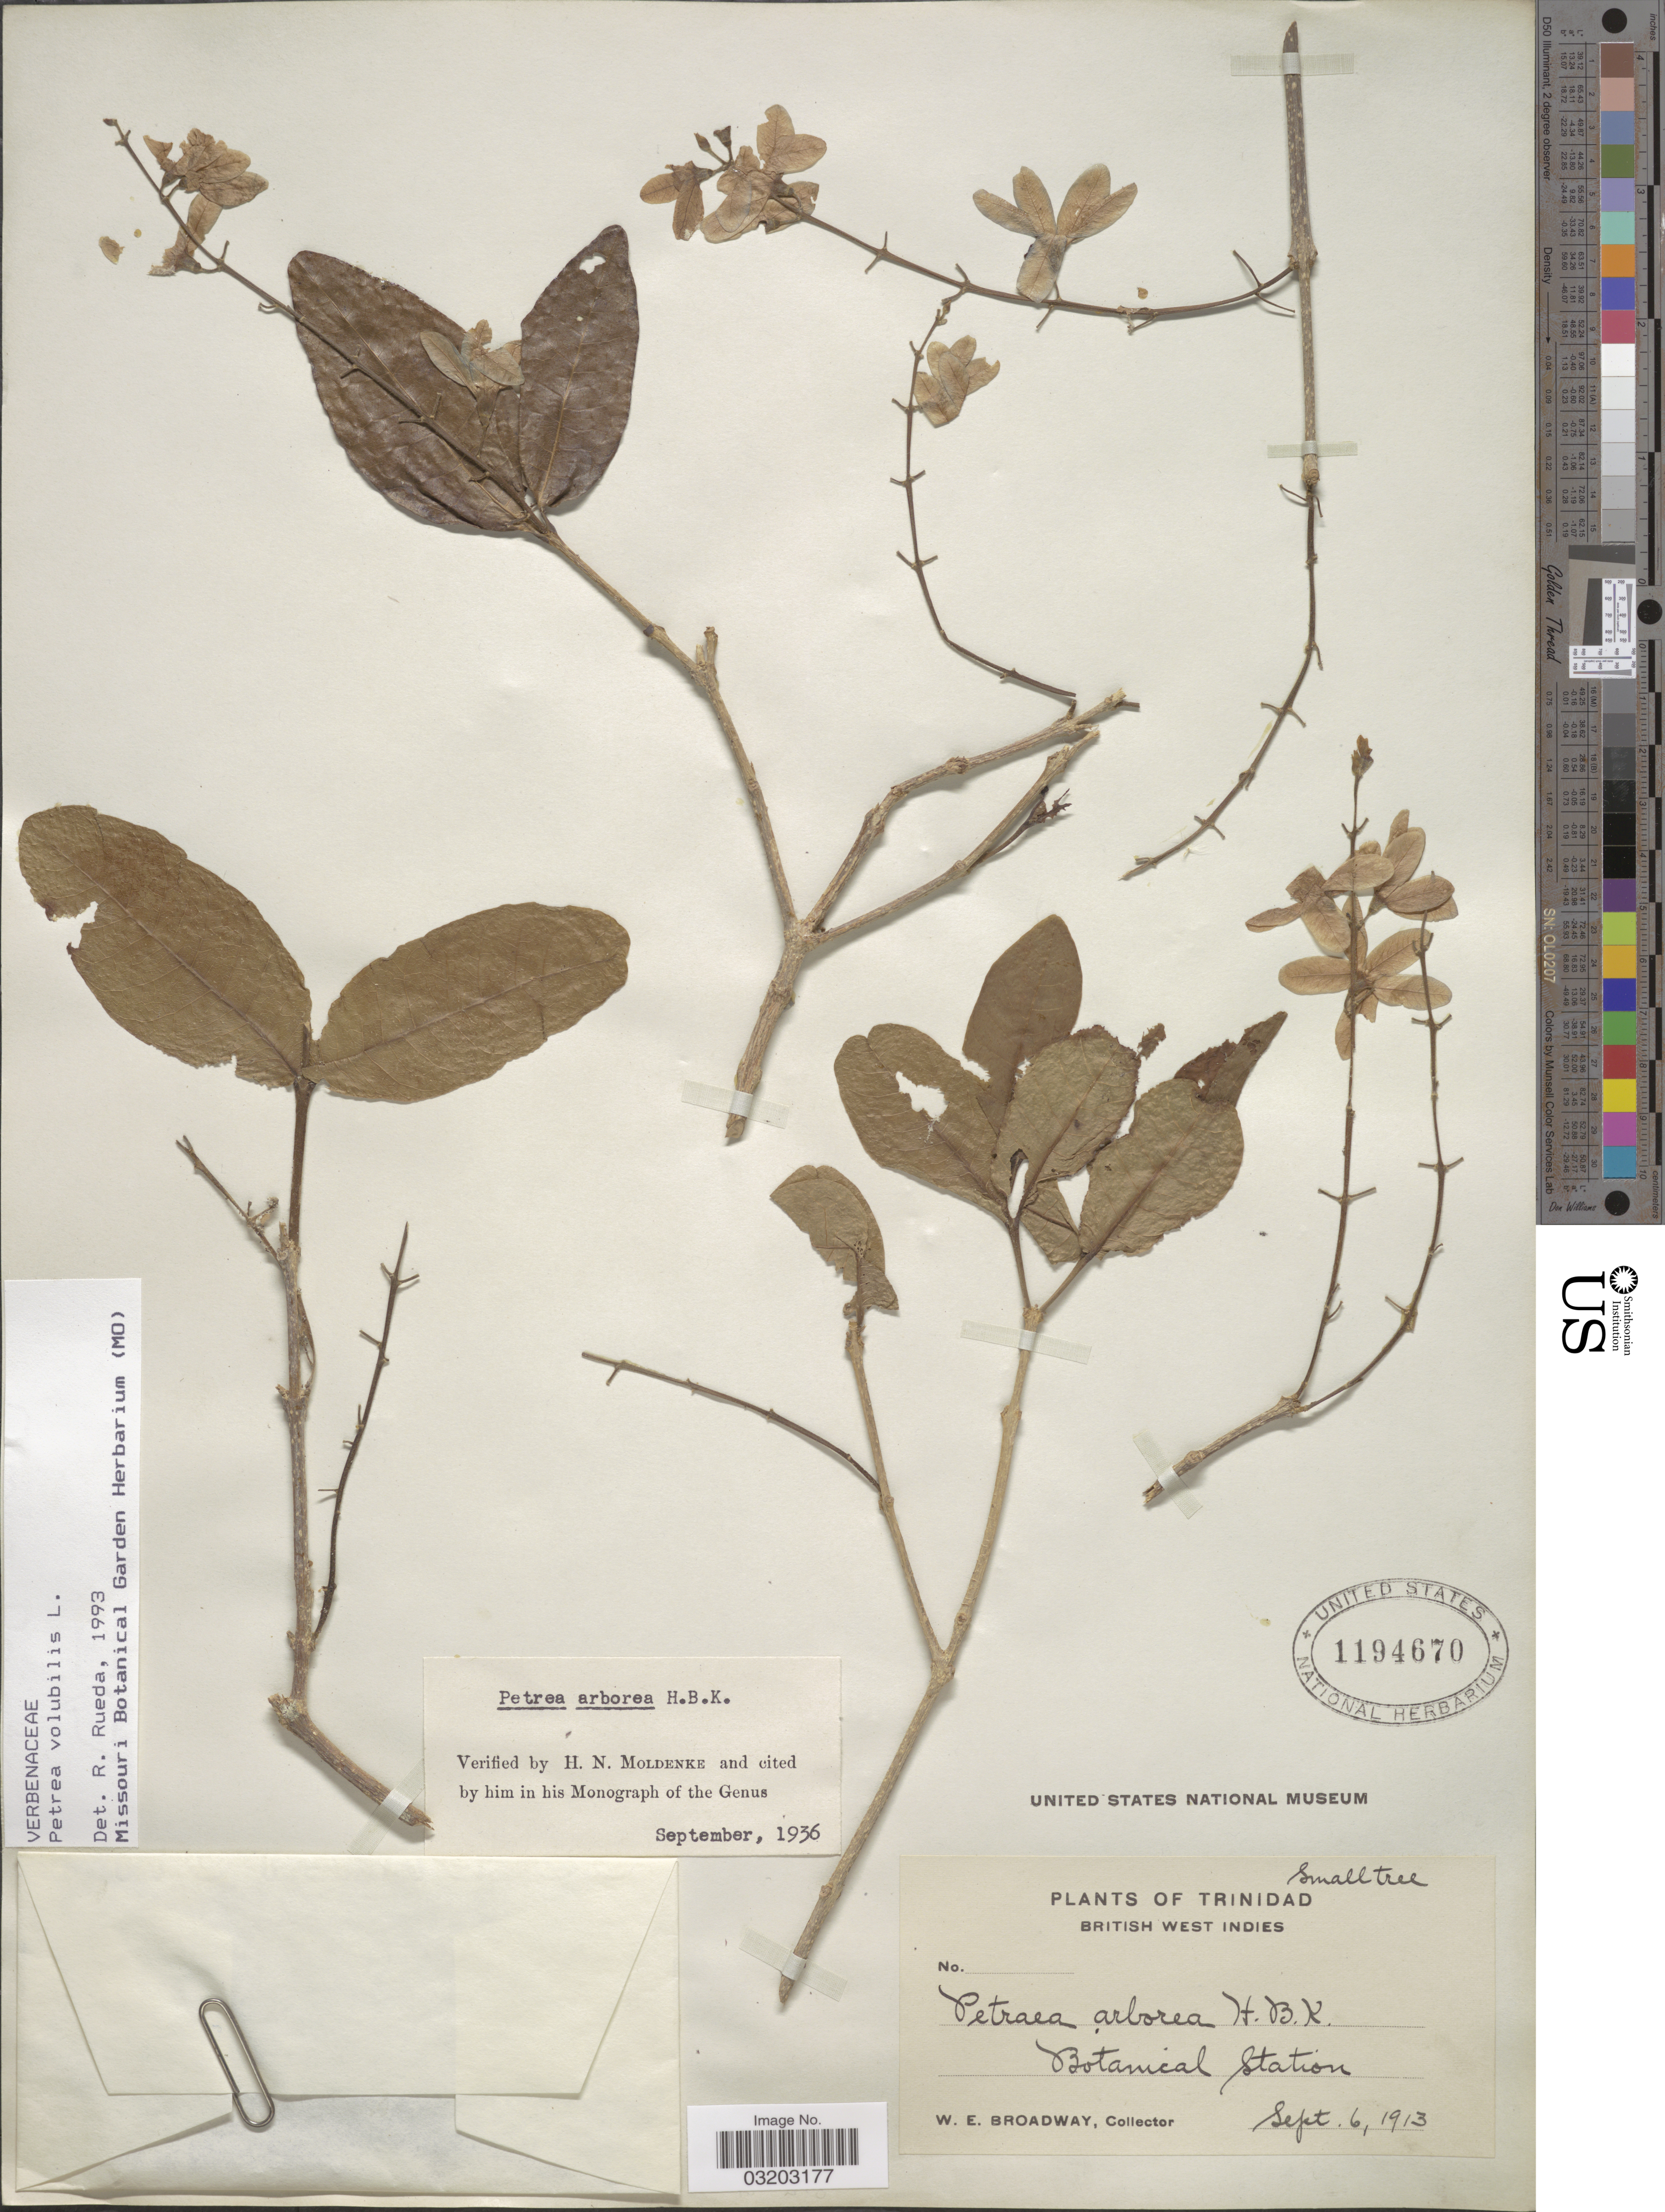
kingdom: Plantae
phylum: Tracheophyta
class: Magnoliopsida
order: Lamiales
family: Verbenaceae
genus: Petrea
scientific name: Petrea volubilis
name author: L.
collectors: W. E. Broadway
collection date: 1913-09-06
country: Trinidad and Tobago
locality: Trinidad. British West Indies. Botanical Station.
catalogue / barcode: US 1194670